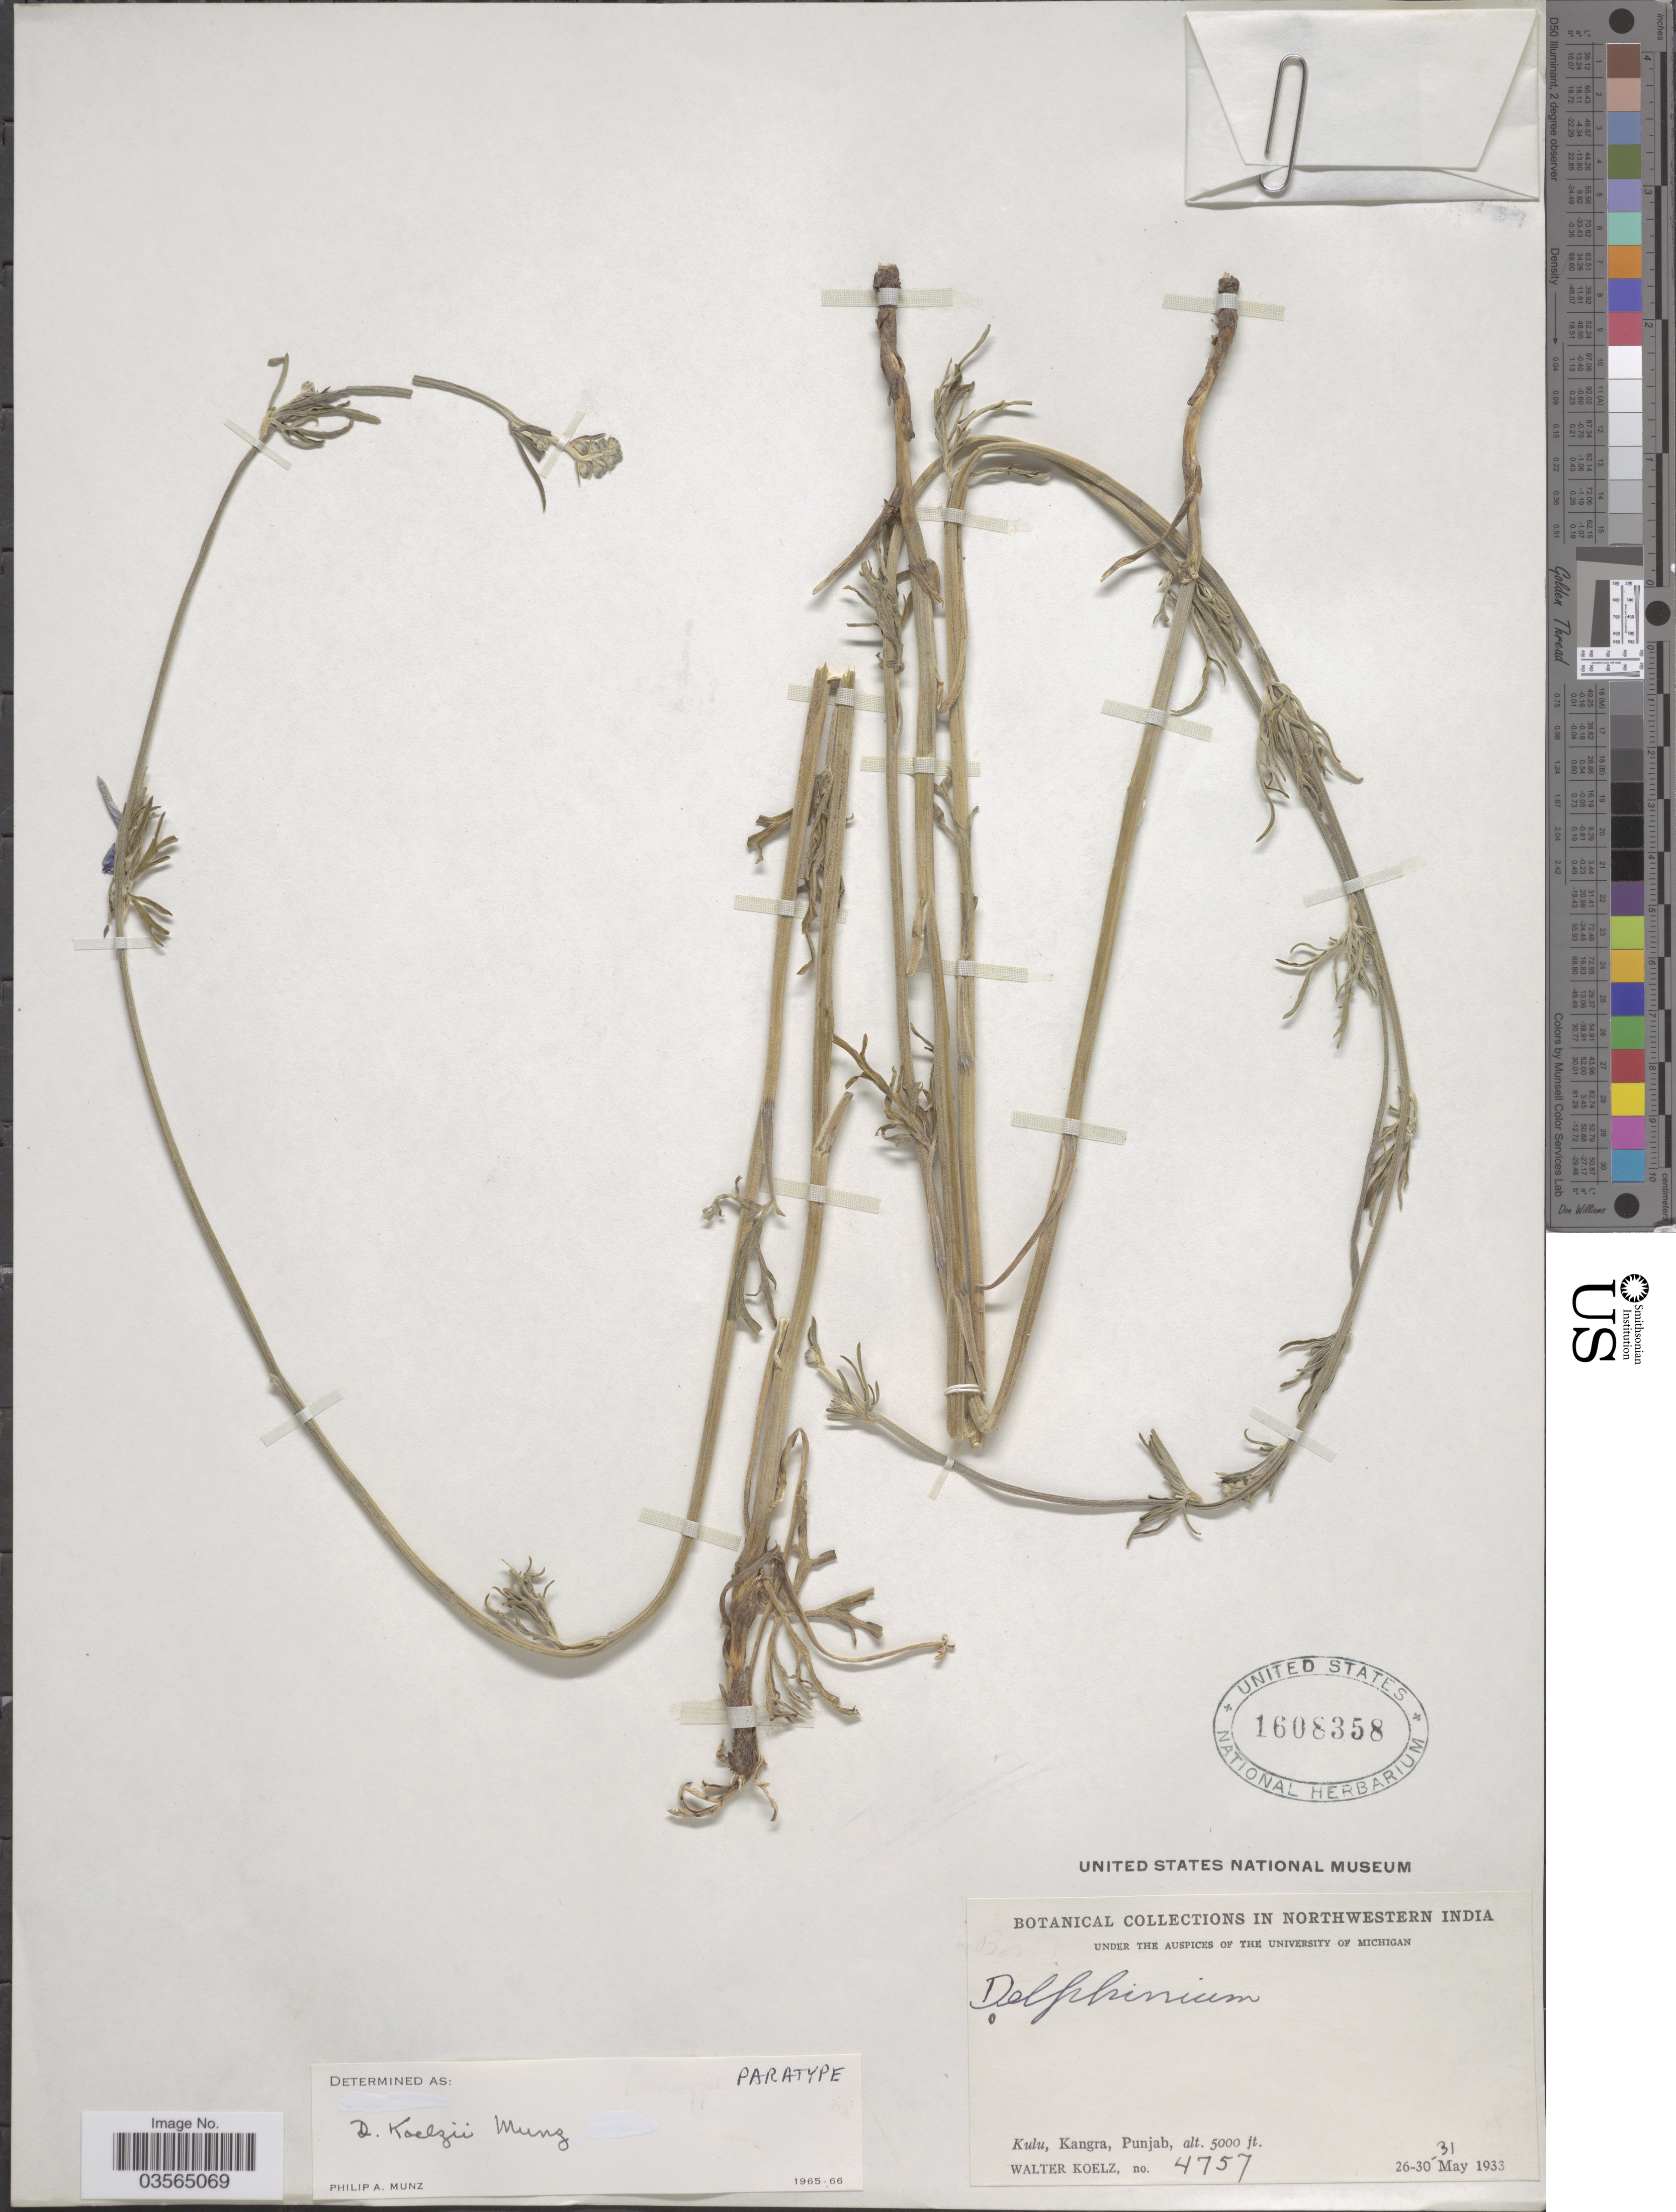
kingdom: Plantae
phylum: Tracheophyta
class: Magnoliopsida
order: Ranunculales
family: Ranunculaceae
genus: Delphinium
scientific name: Delphinium koelzii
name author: Munz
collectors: W. N. Koelz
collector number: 4757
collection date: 1933-05-26/1933-05-30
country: India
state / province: Punjab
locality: Northwestern India. Kulu, Kangra.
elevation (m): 1524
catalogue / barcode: US 1608358